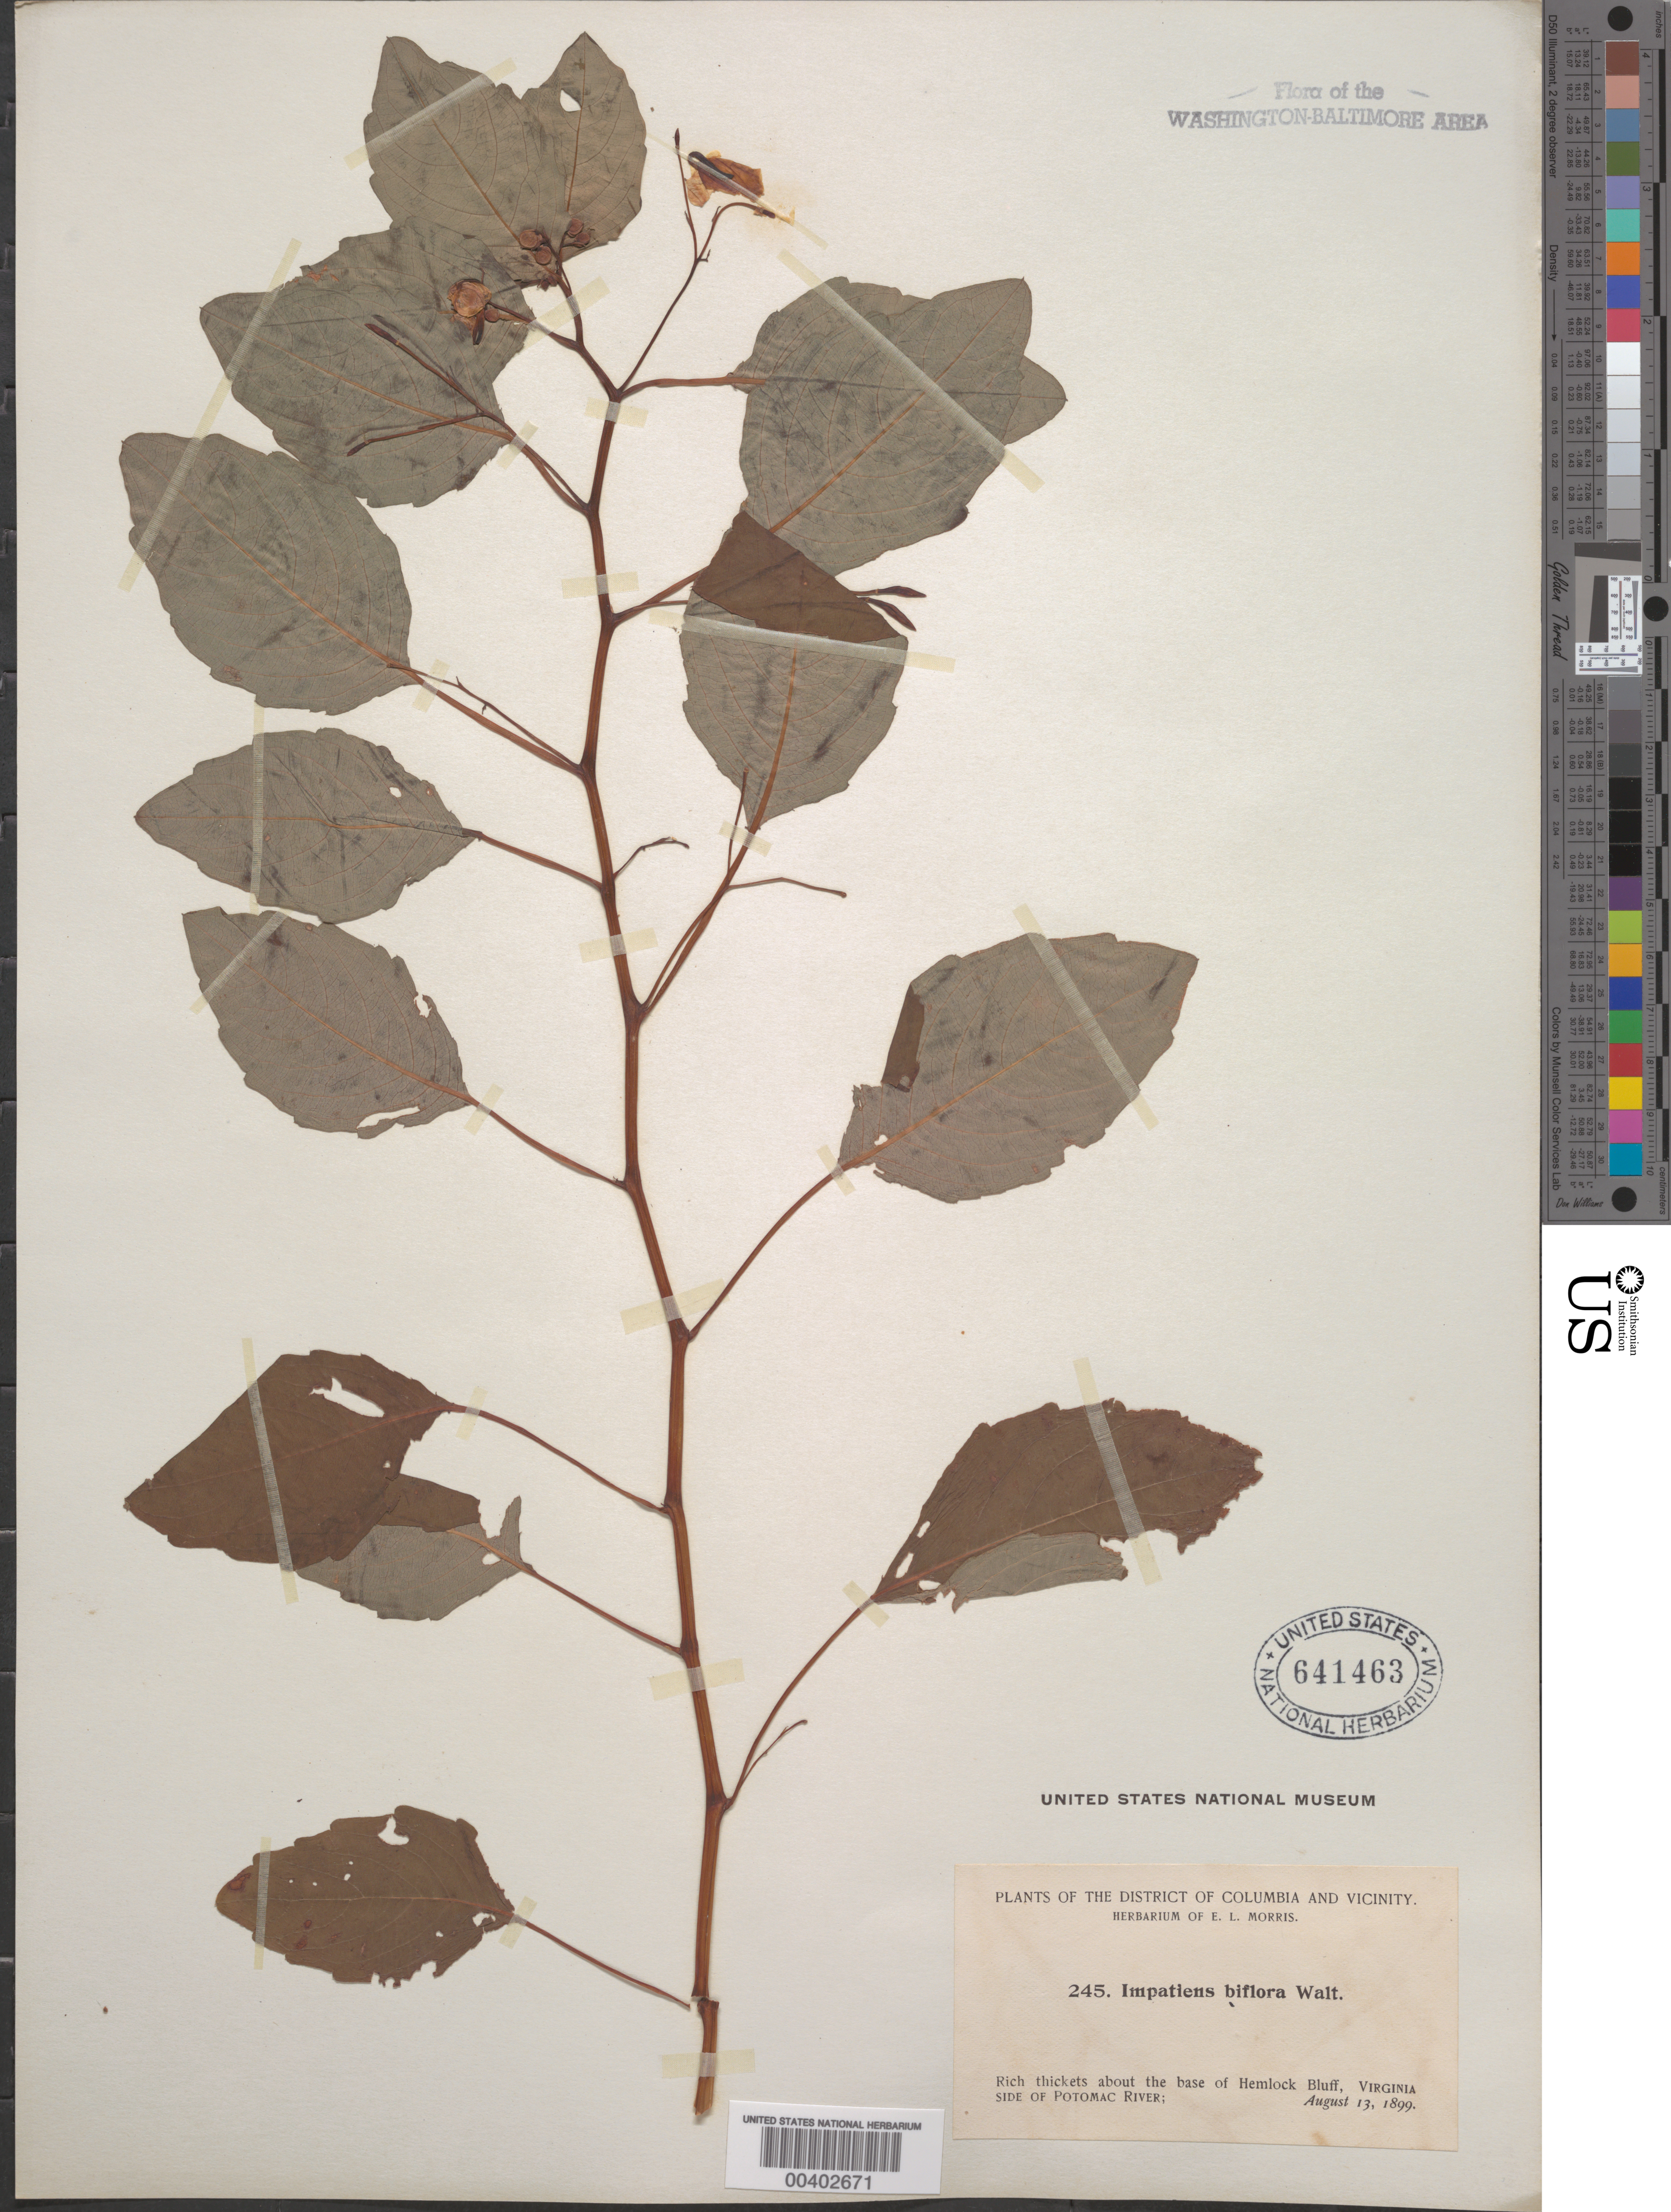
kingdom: Plantae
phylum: Tracheophyta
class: Magnoliopsida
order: Ericales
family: Balsaminaceae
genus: Impatiens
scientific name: Impatiens capensis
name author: Meerb.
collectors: E. L. Morris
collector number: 245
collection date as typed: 13 Aug 1899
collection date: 1899-08-13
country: United States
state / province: Virginia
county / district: Fairfax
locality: Hemlock Bluff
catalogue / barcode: US 641463